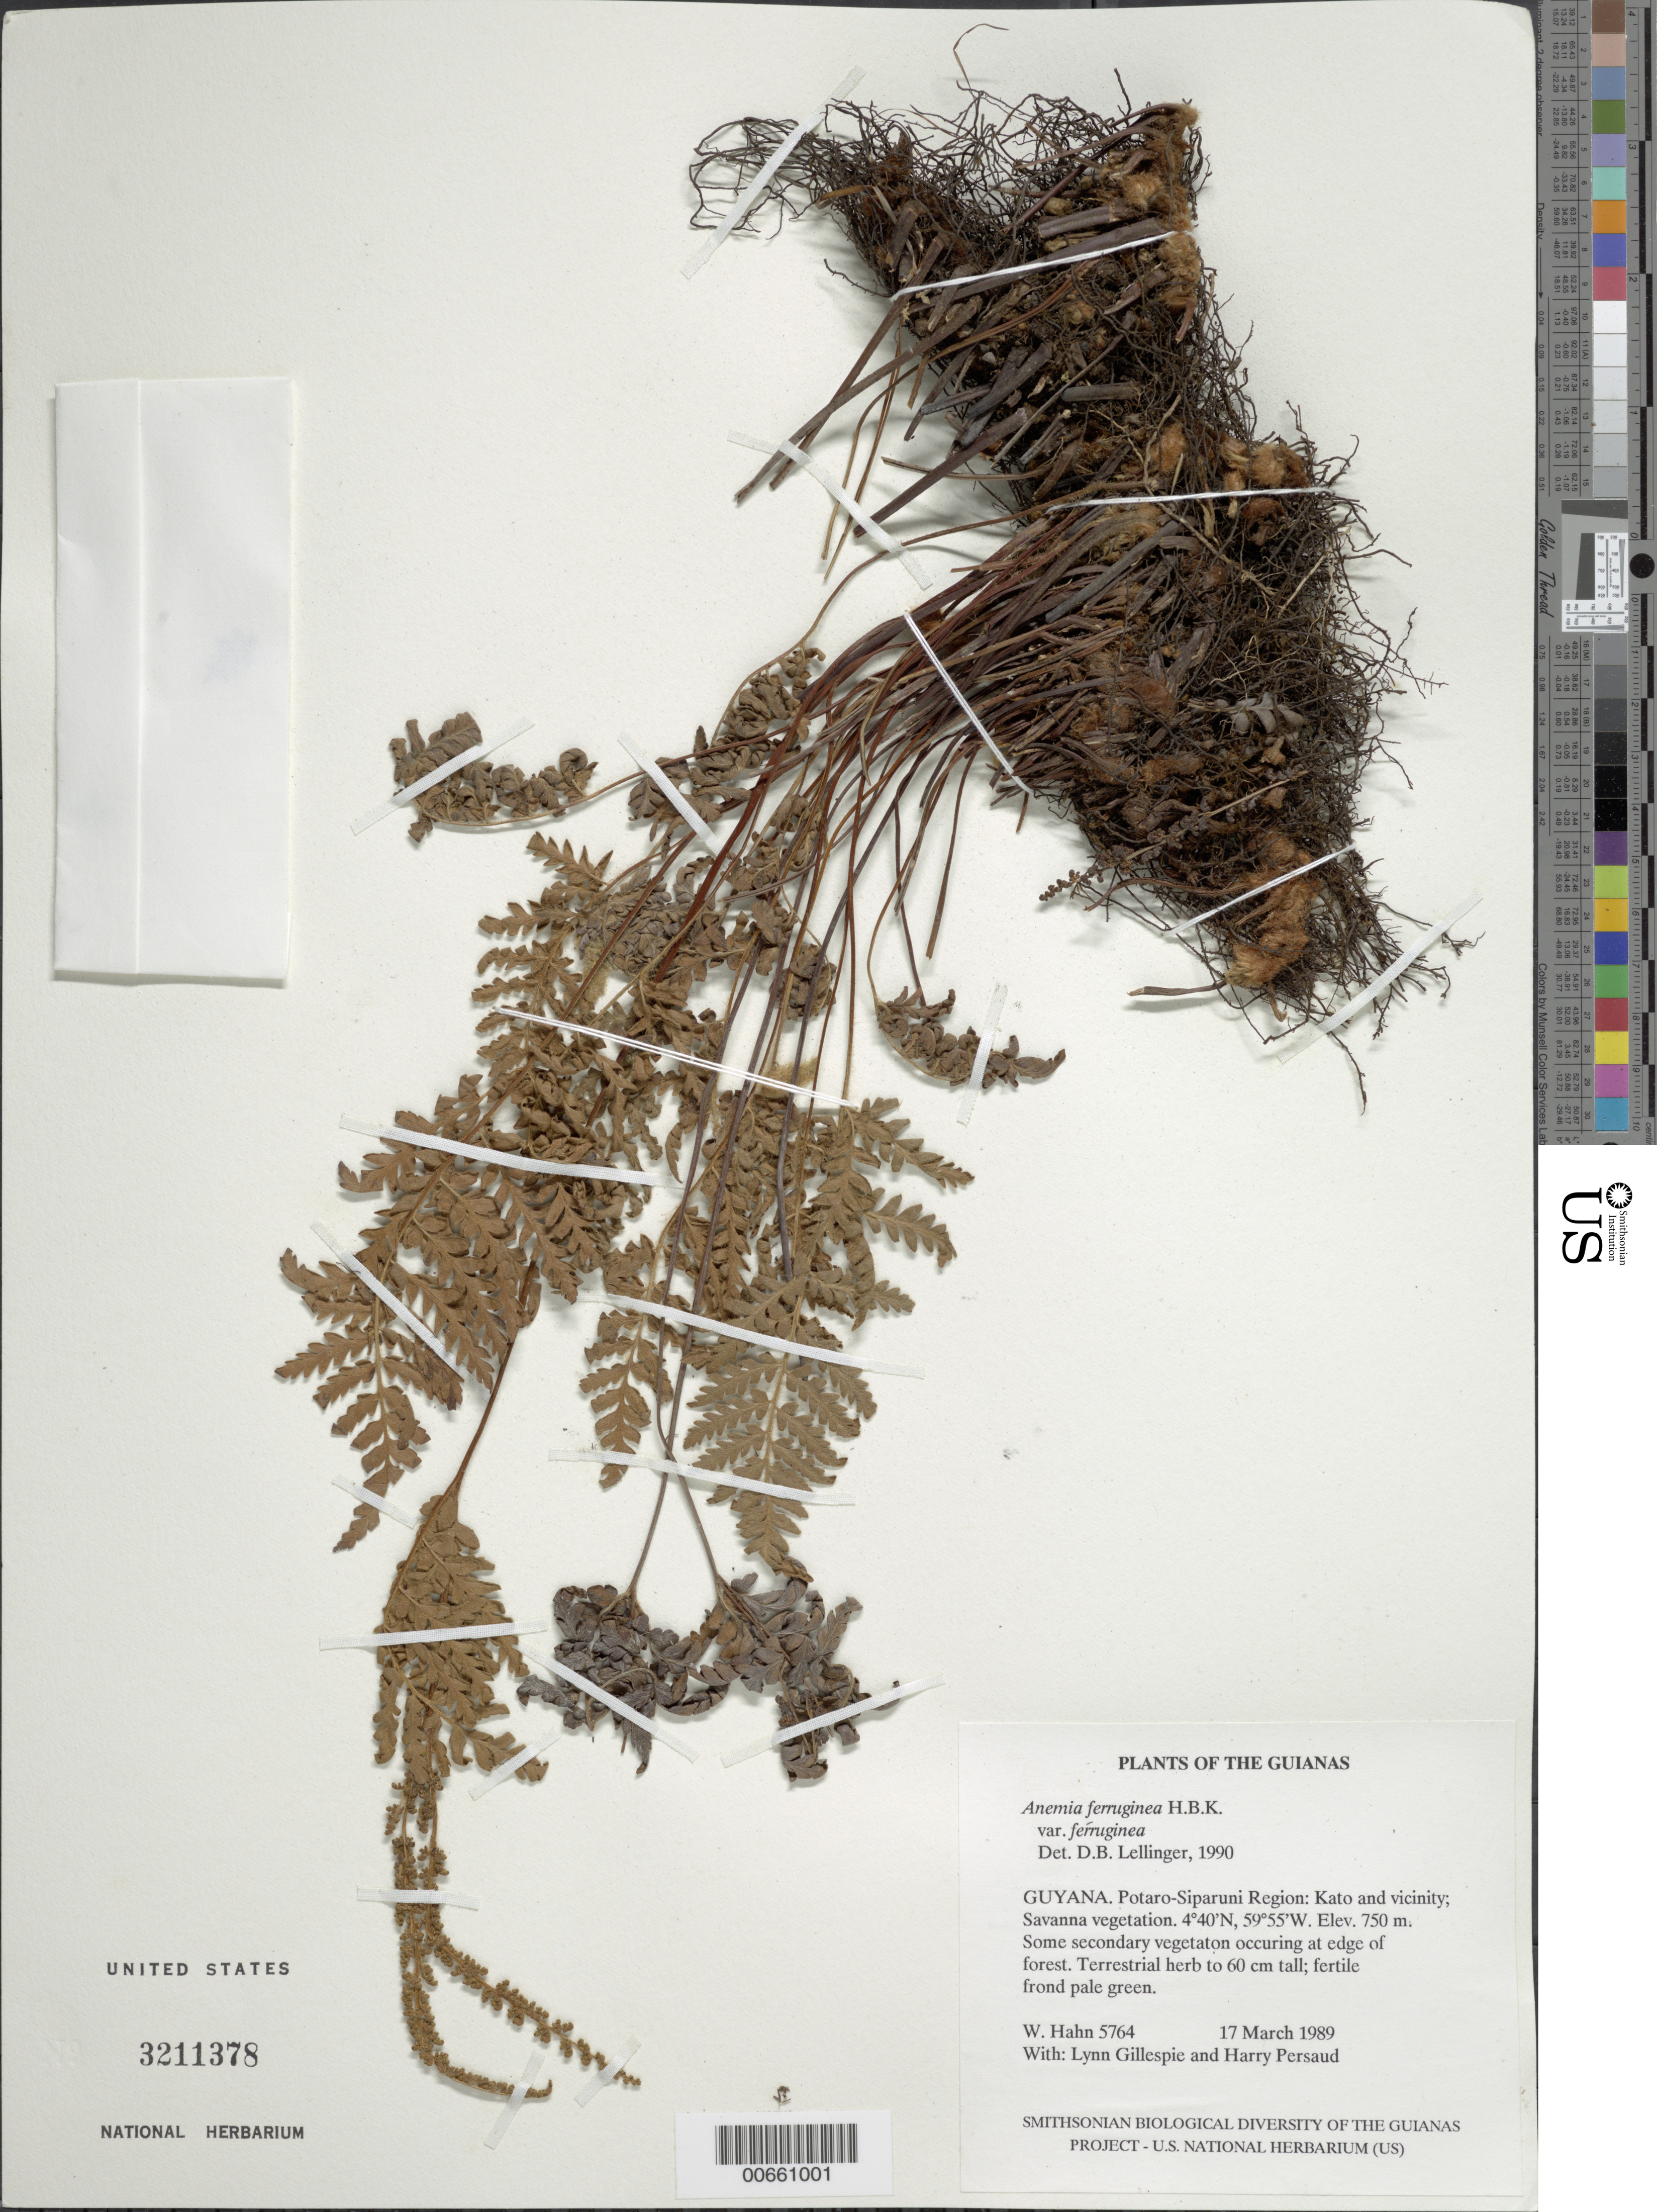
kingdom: Plantae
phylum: Tracheophyta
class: Polypodiopsida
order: Schizaeales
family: Anemiaceae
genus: Anemia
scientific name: Anemia ferruginea var. ferruginea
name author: Kunth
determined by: Lellinger, David B., (BOT), Smithsonian Institution - National Museum of Natural History (UNITED STATES)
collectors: W. Hahn, L. J. Gillespie & H. Persaud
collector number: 5764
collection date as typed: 17 March 1989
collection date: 1989-03-17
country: Guyana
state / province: Potaro-Siparuni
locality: Kato and vicinity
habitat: Savanna vegetation. Some secondary vegetation occurring at edge of forest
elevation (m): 750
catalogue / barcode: US 3211378